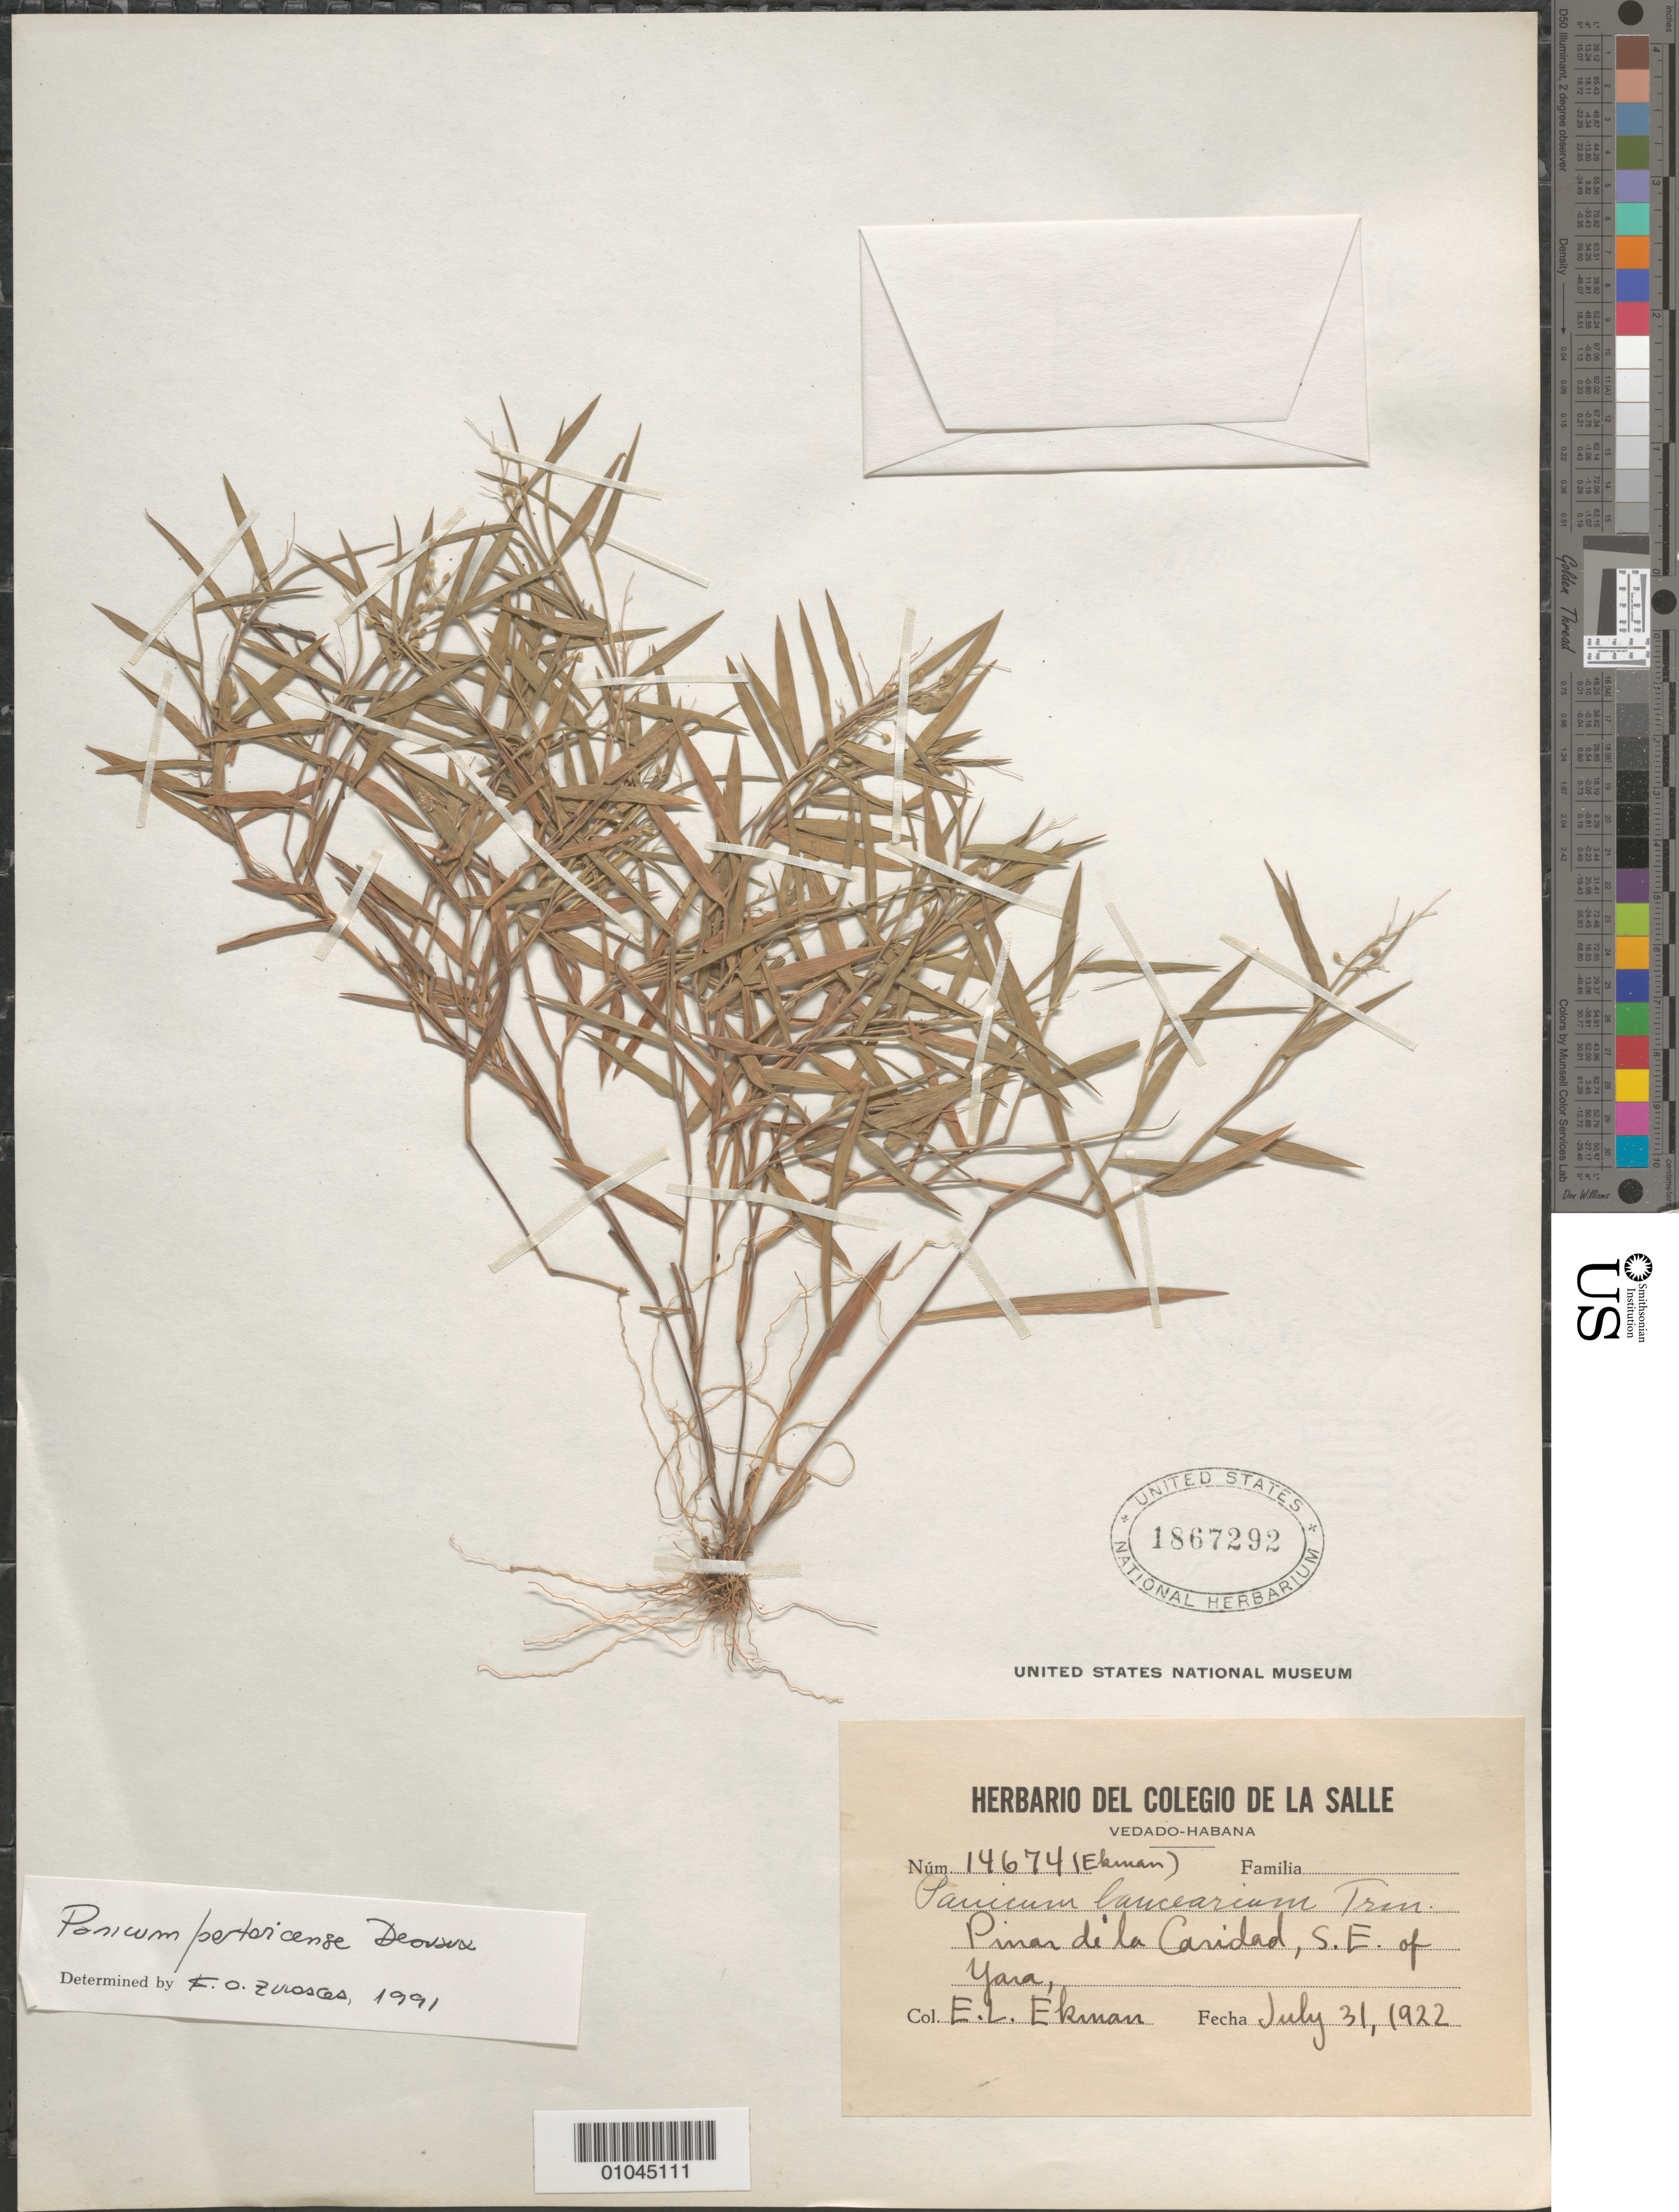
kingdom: Plantae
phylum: Tracheophyta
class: Liliopsida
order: Poales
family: Poaceae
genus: Panicum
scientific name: Panicum portoricense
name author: Desv. ex Ham.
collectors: E. L. Ekman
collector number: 14674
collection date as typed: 31 Jul 1922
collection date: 1922-07-31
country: Cuba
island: Cuba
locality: Pinar de la Canidad, SE of Yara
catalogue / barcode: US 1867292